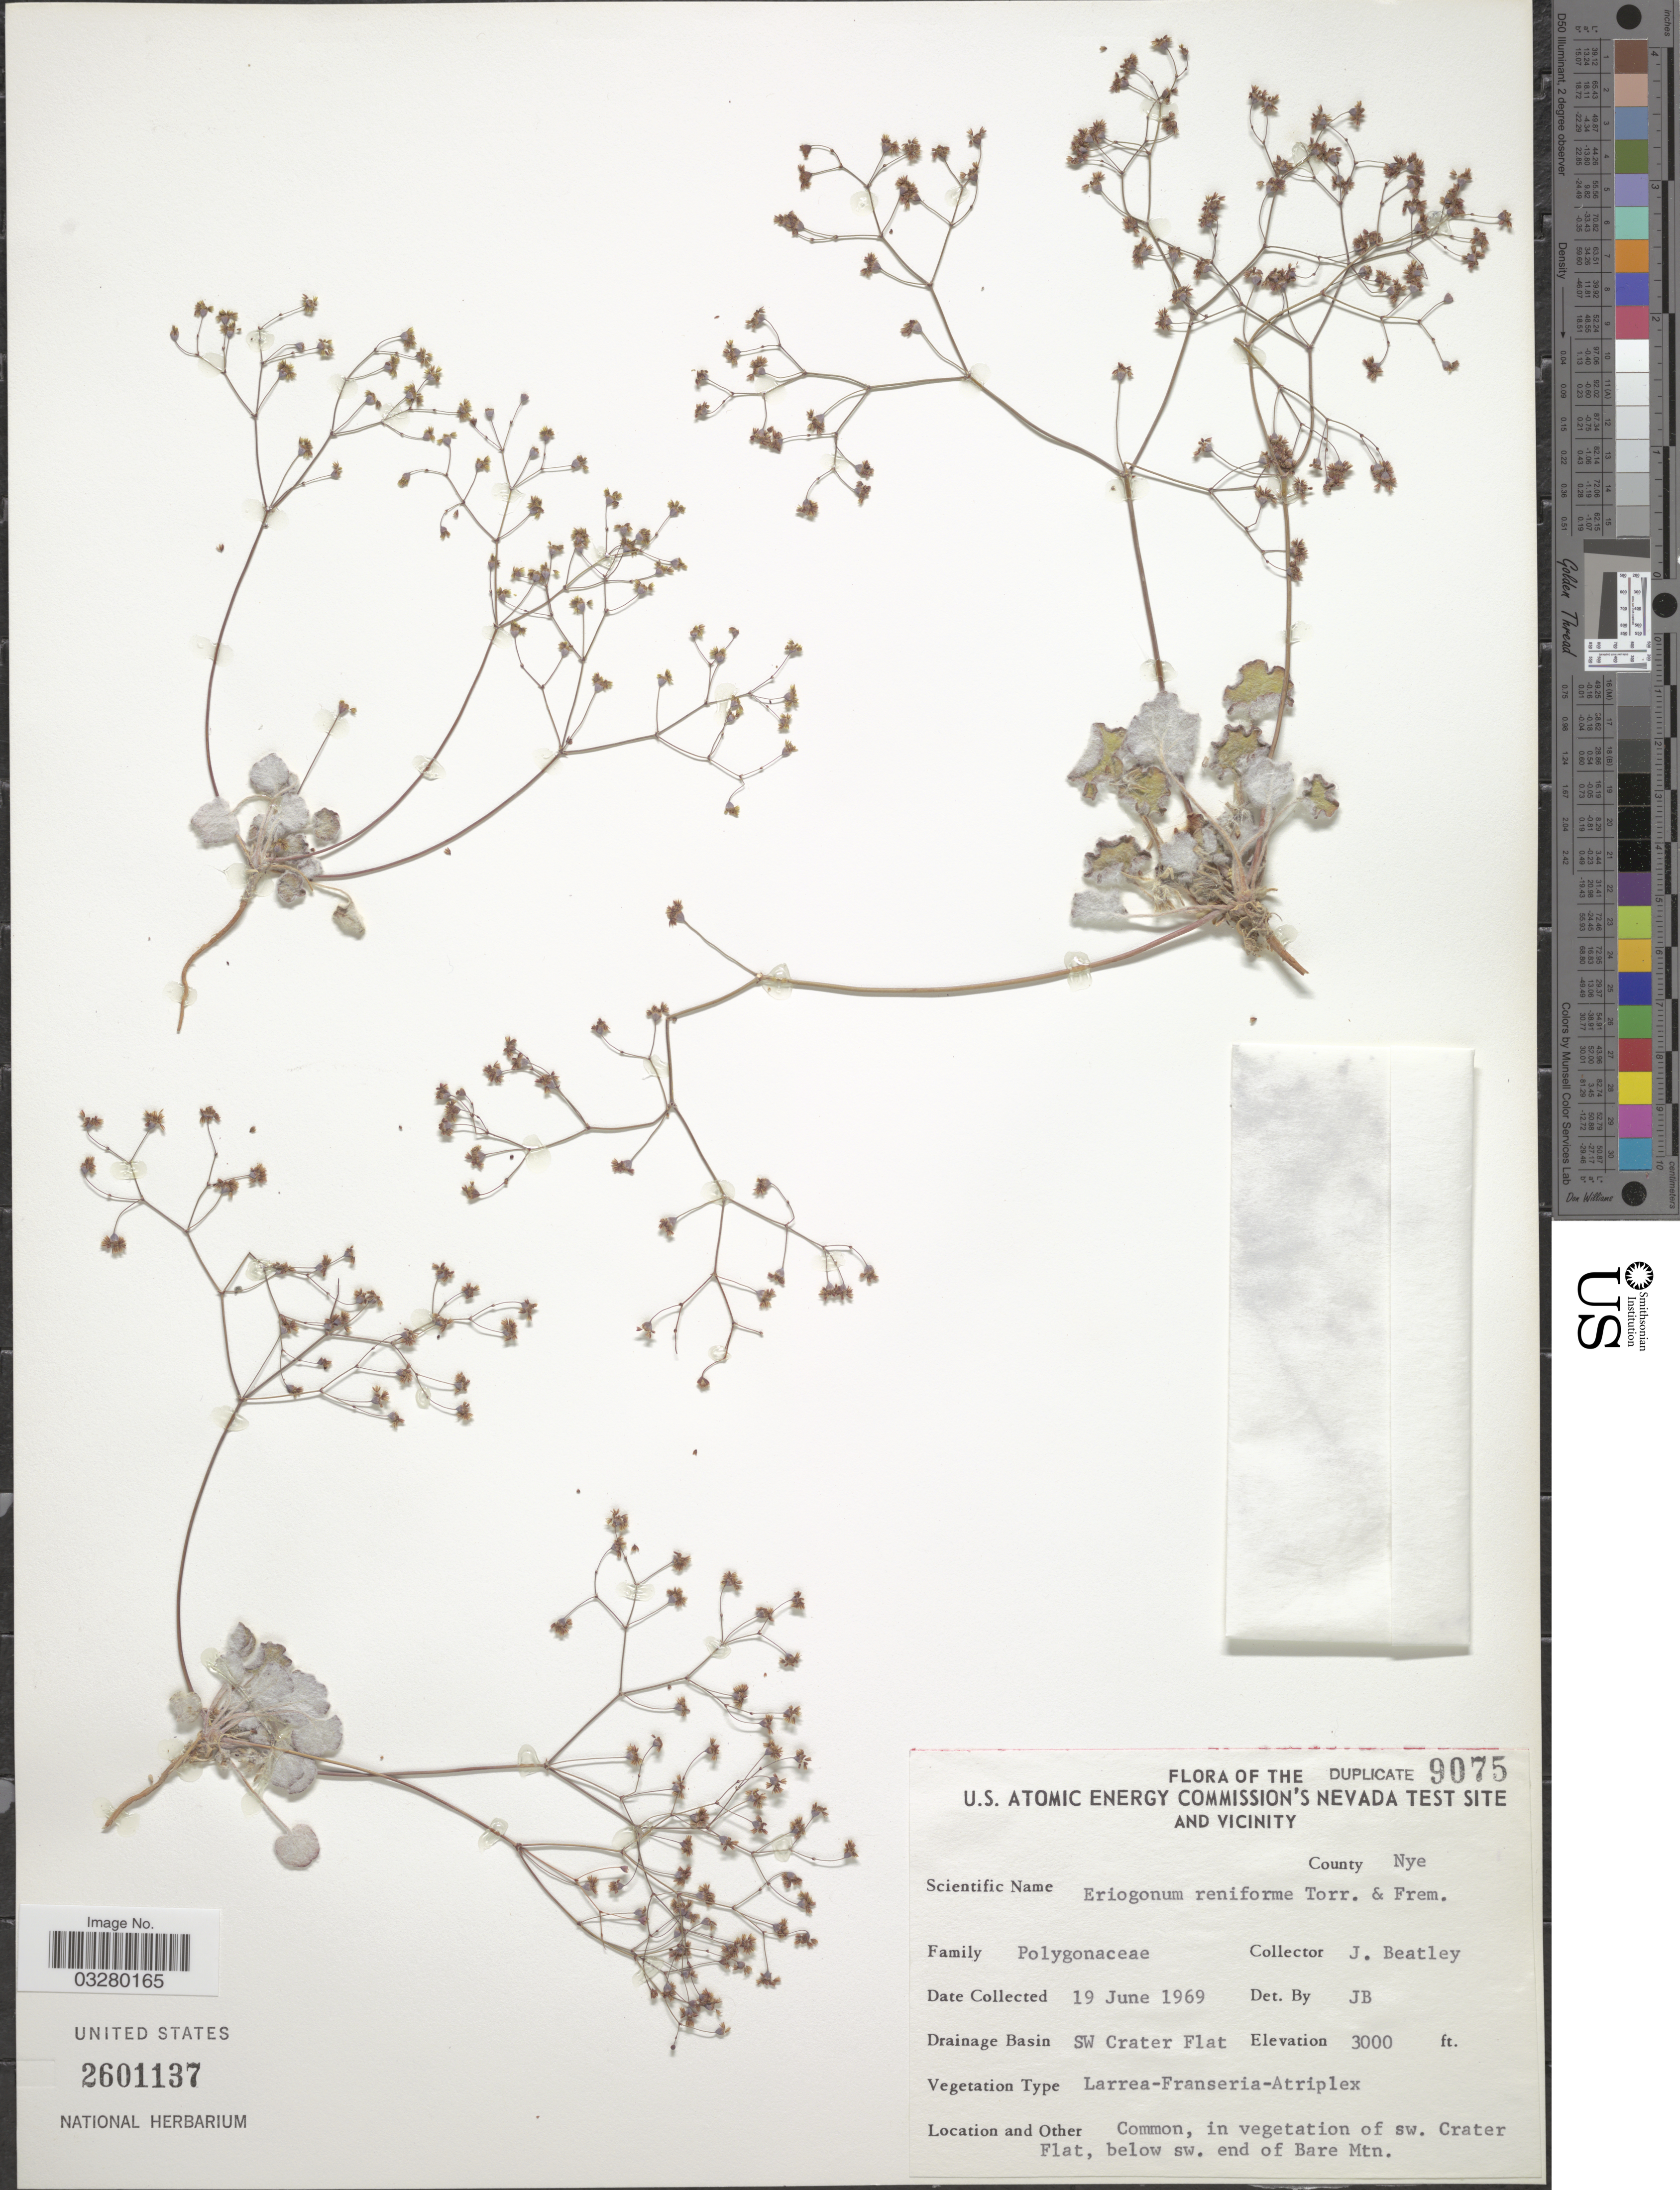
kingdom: Plantae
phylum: Tracheophyta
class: Magnoliopsida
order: Caryophyllales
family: Polygonaceae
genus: Eriogonum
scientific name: Eriogonum reniforme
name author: Torr. & Frém.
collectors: J. C. Beatley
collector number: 9075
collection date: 1969-06-19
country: United States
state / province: Nevada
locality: U.S. Atomic Energy Commission's Nevada Test Site and Vicinity. County Nye. Drainage Basin SW Crater Flat. In vegetation sw. Crater Flat, below sw. end of Bare Mtn.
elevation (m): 914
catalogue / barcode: US 2601137